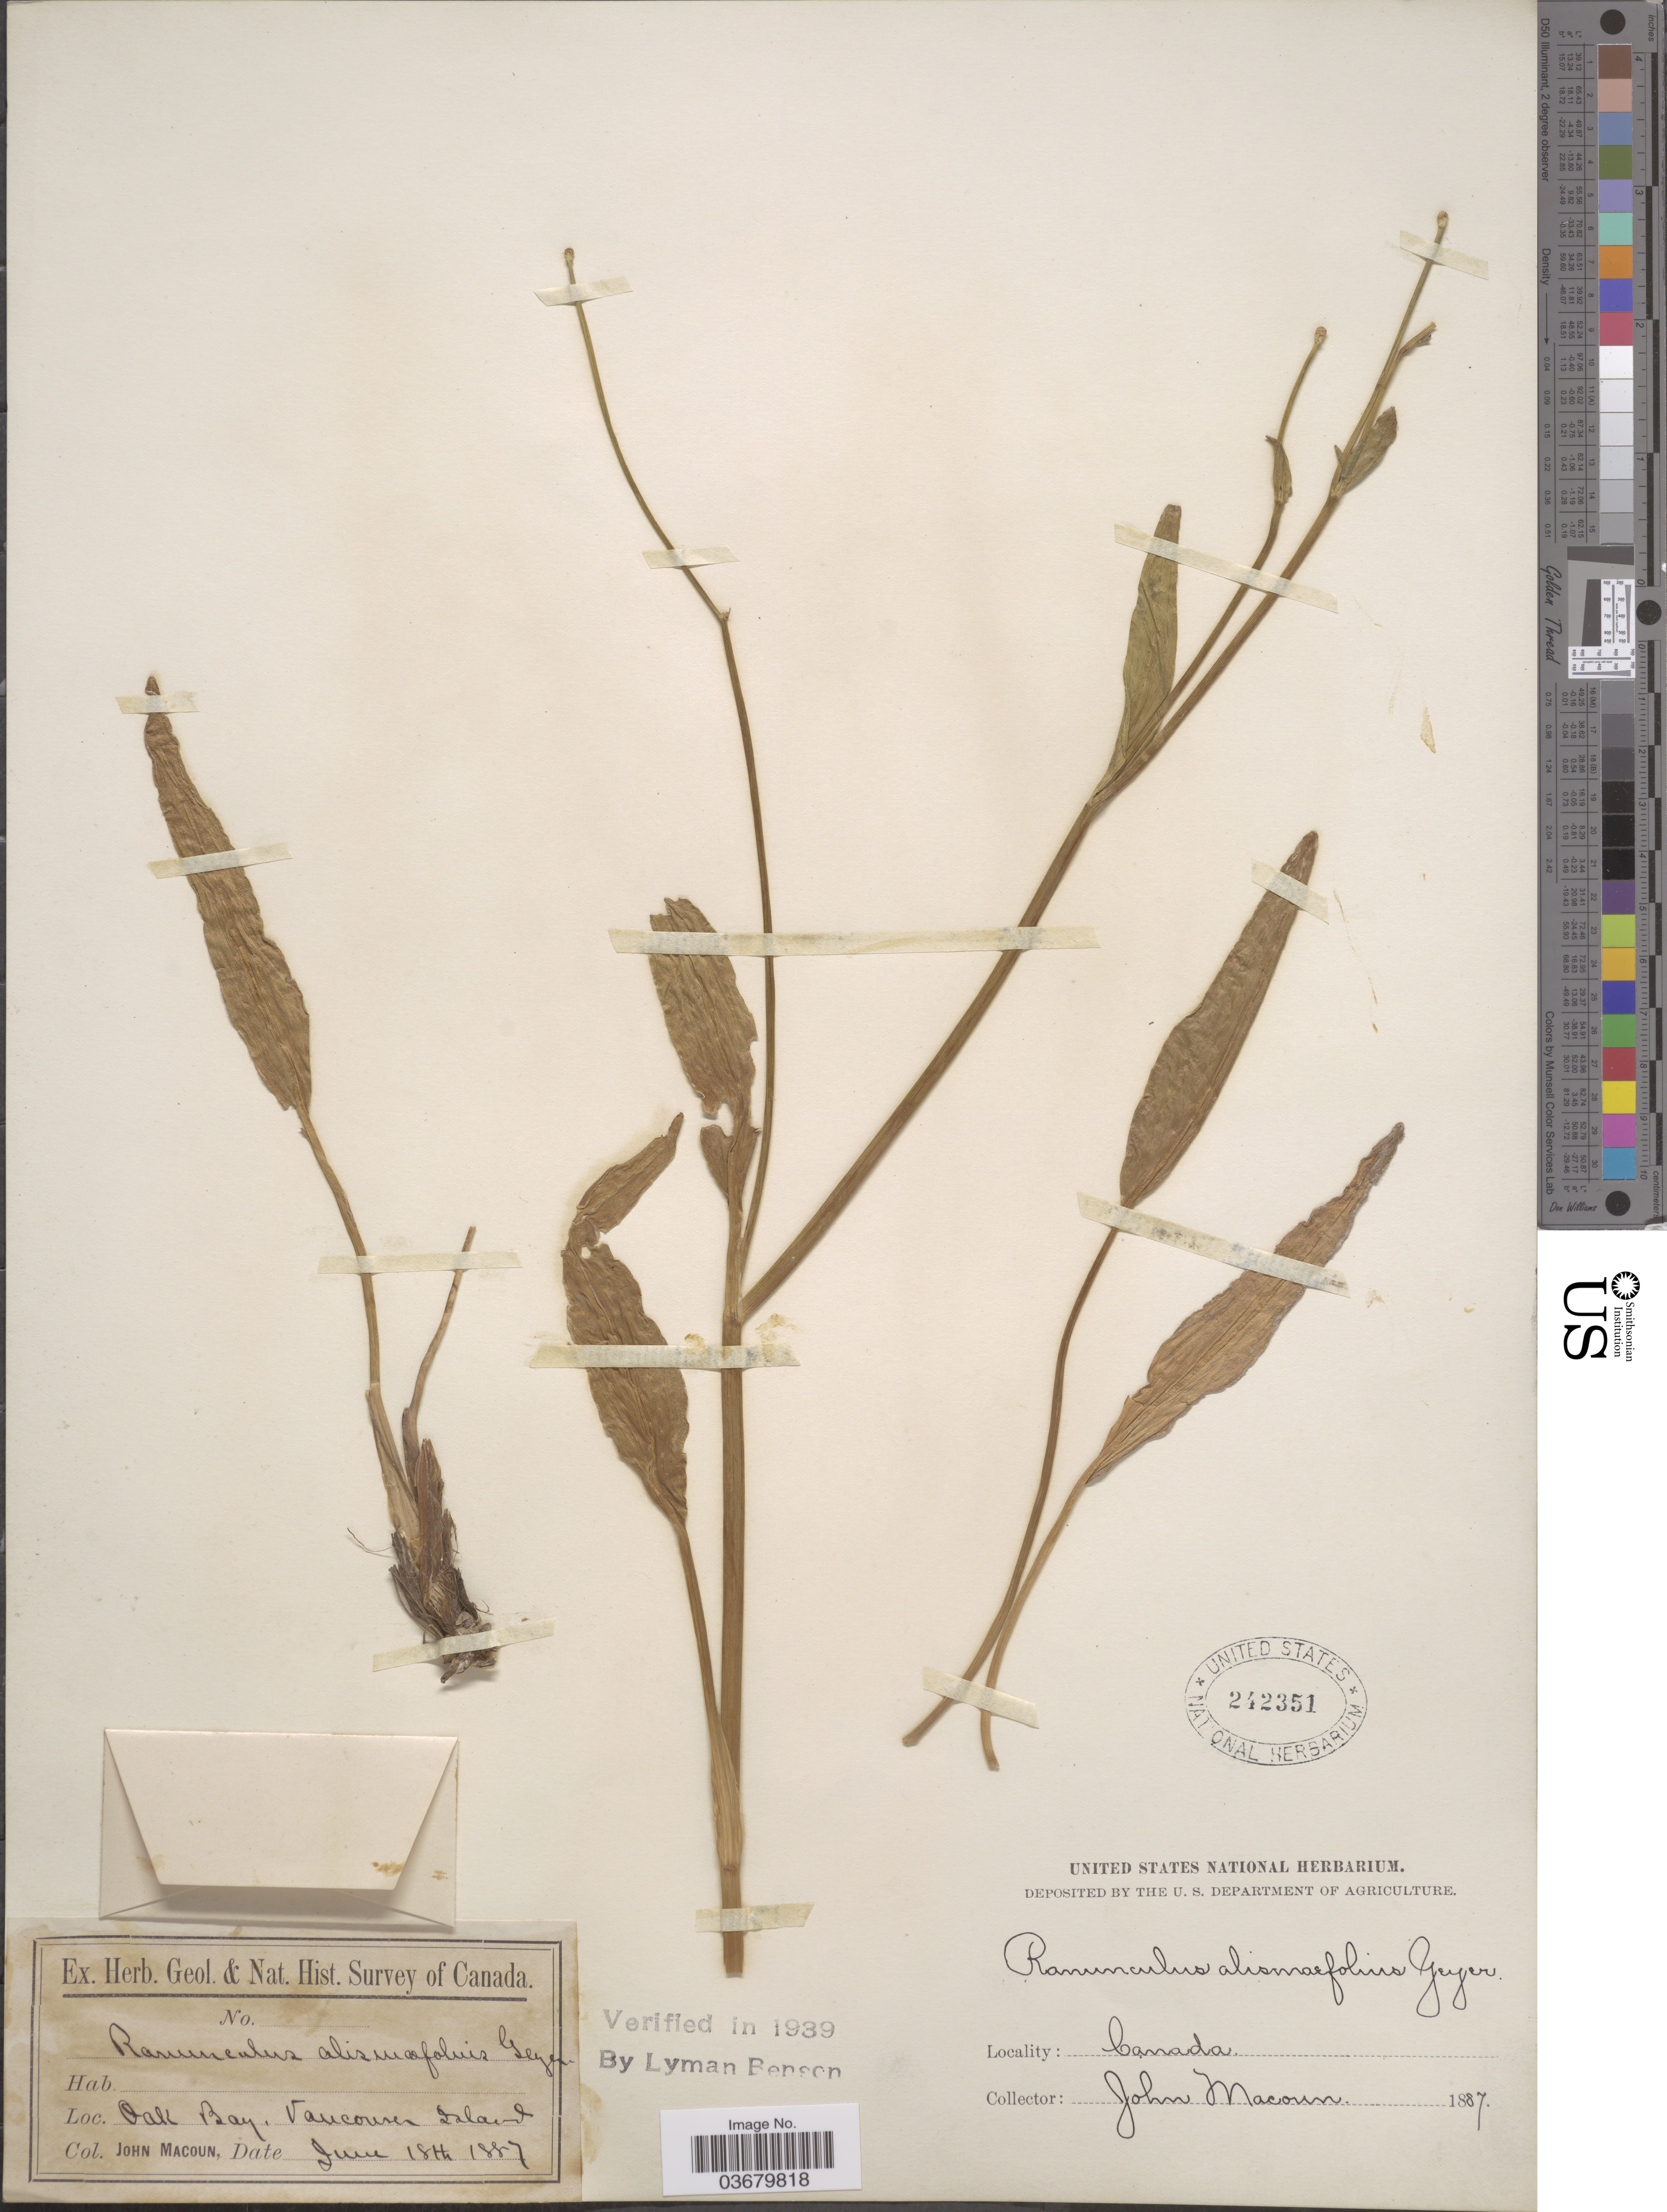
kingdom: Plantae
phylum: Tracheophyta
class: Magnoliopsida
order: Ranunculales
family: Ranunculaceae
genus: Ranunculus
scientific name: Ranunculus alismifolius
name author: Geyer ex Benth.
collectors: J. Macoun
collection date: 1887-06-18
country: Canada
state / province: British Columbia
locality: Oak Bay. Vancouver Island.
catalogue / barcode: US 242351